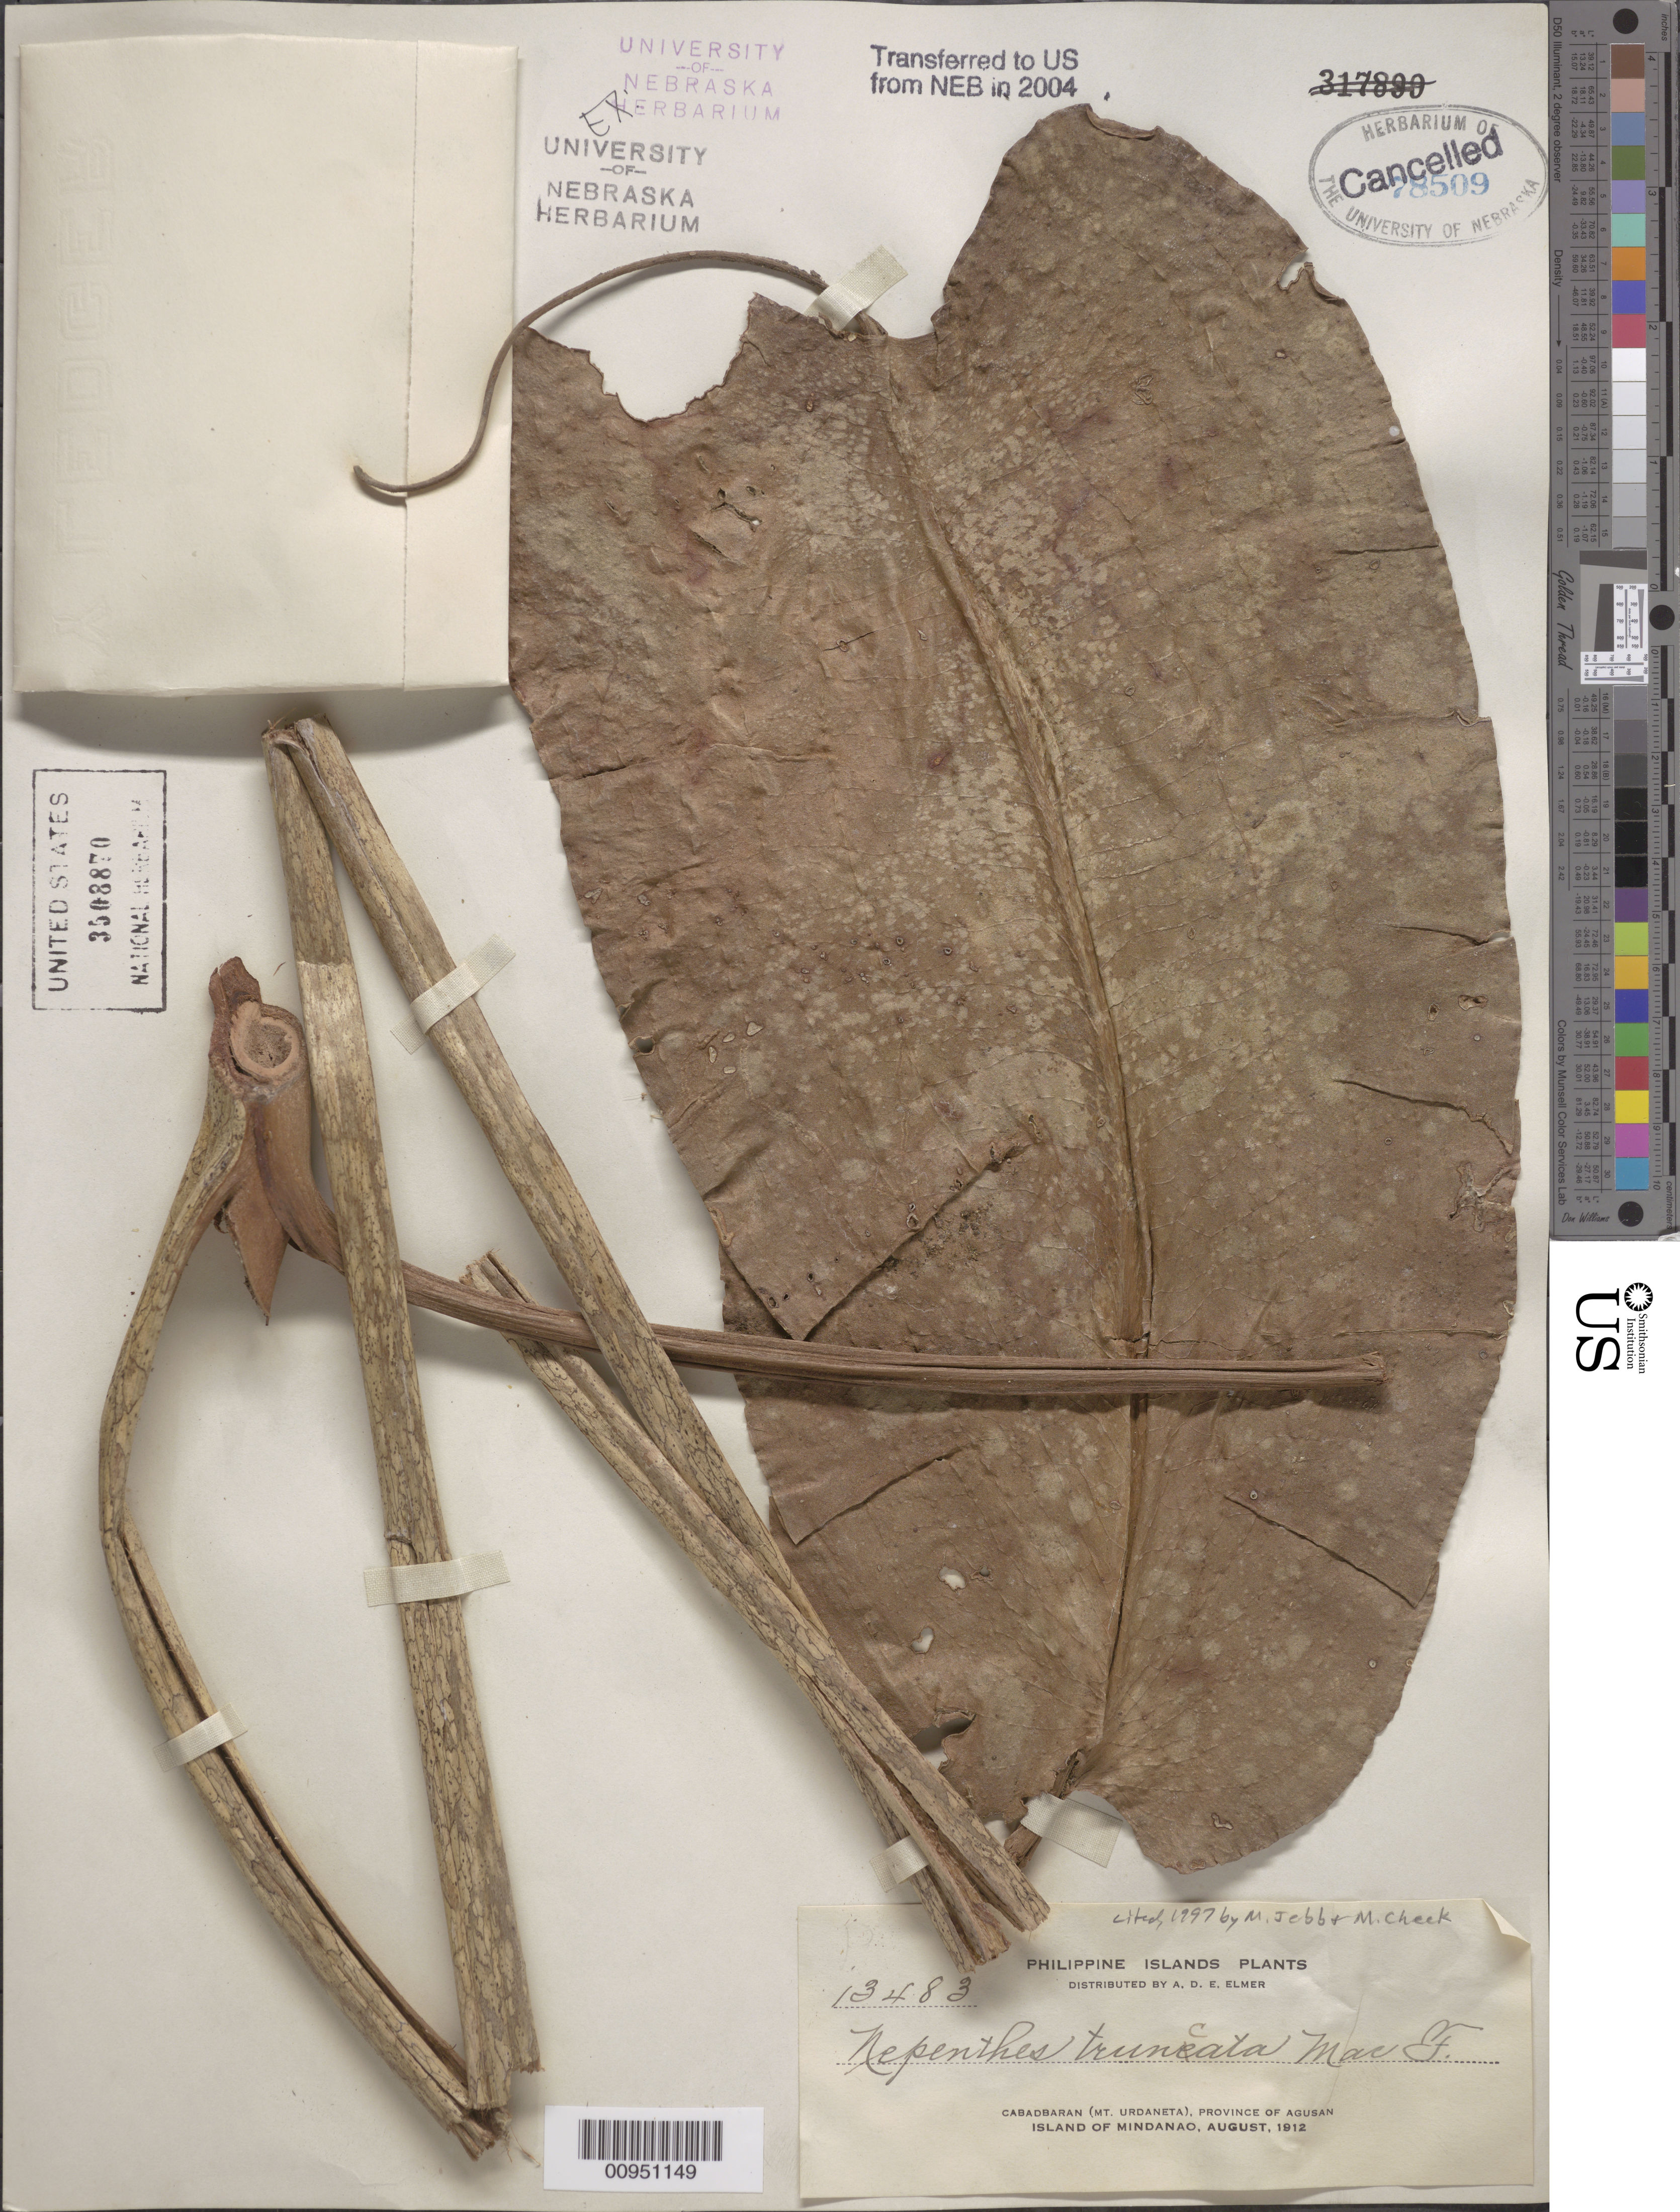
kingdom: Plantae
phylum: Tracheophyta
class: Magnoliopsida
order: Caryophyllales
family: Nepenthaceae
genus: Nepenthes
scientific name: Nepenthes truncata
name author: Macfarl.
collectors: A. D. E. Elmer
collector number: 13483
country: Philippines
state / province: Caraga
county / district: Agusan del Norte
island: Mindanao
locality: Cabadbaran, Mt. Urdaneta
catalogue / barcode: US 3508870